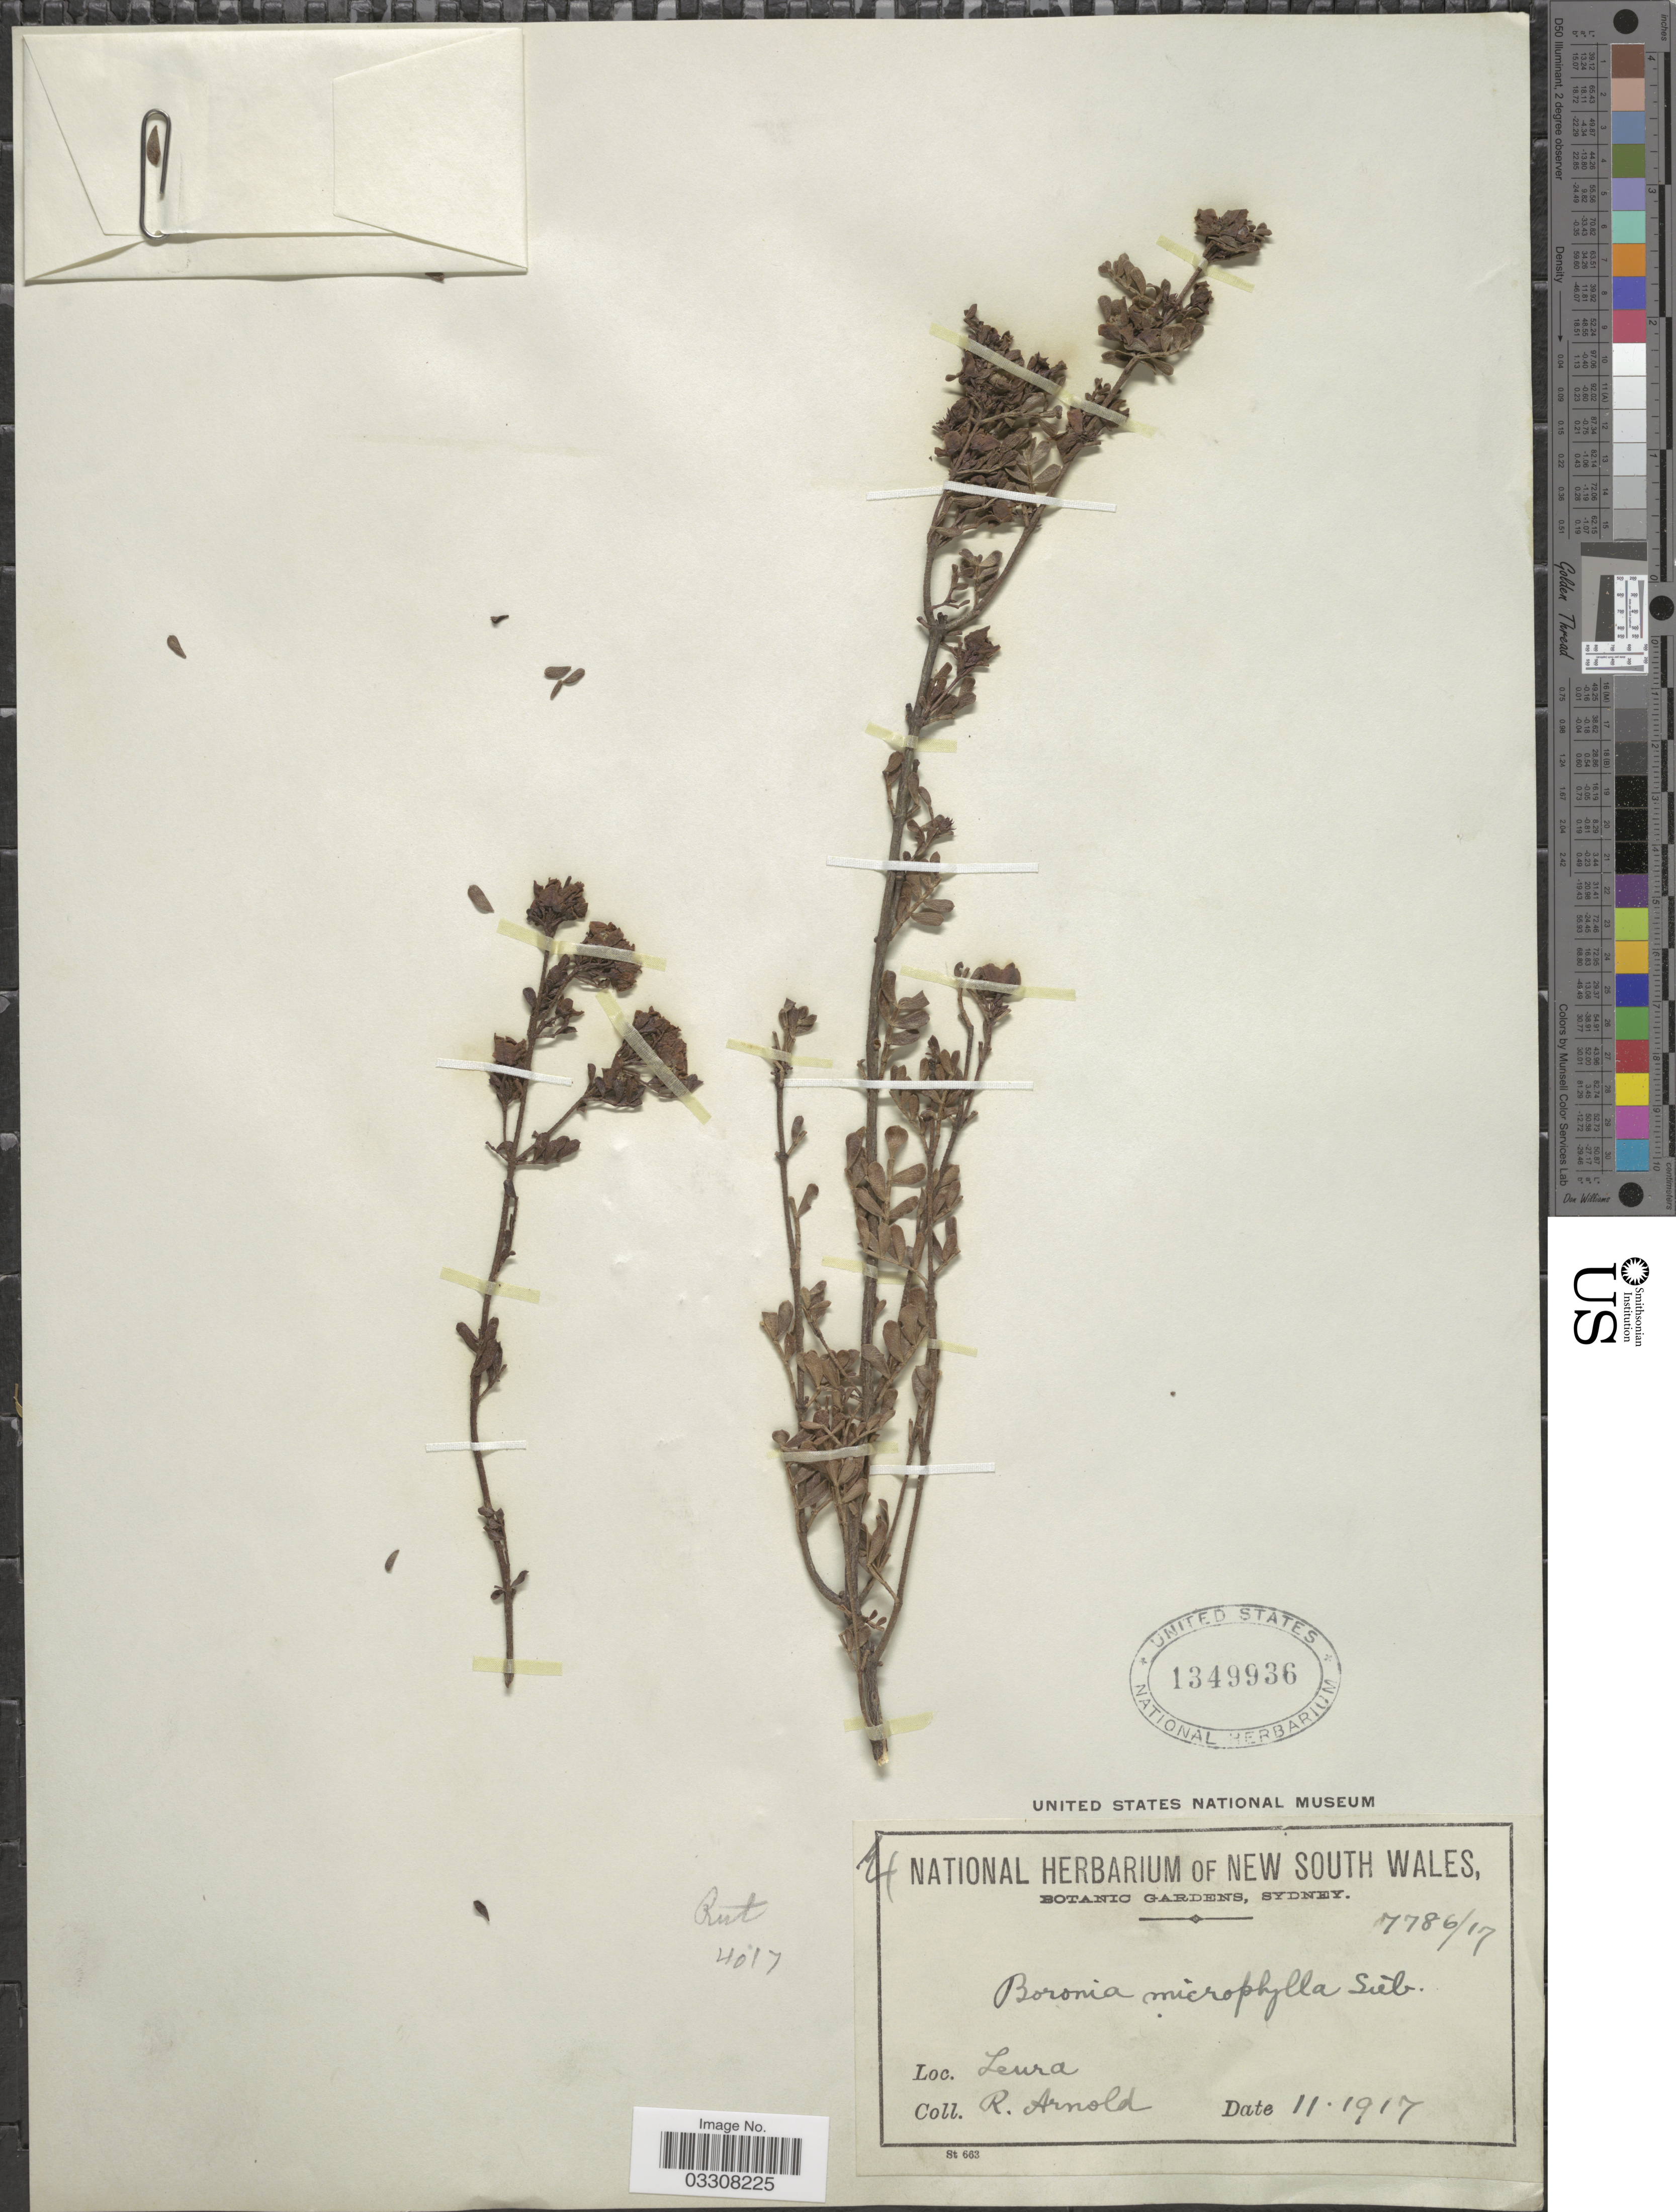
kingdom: Plantae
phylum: Tracheophyta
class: Magnoliopsida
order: Sapindales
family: Rutaceae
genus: Boronia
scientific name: Boronia microphylla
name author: Sieber ex Rchb.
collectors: R. Arnold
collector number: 7786/17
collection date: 1917-11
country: Australia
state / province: New South Wales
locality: Leura.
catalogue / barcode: US 1349936